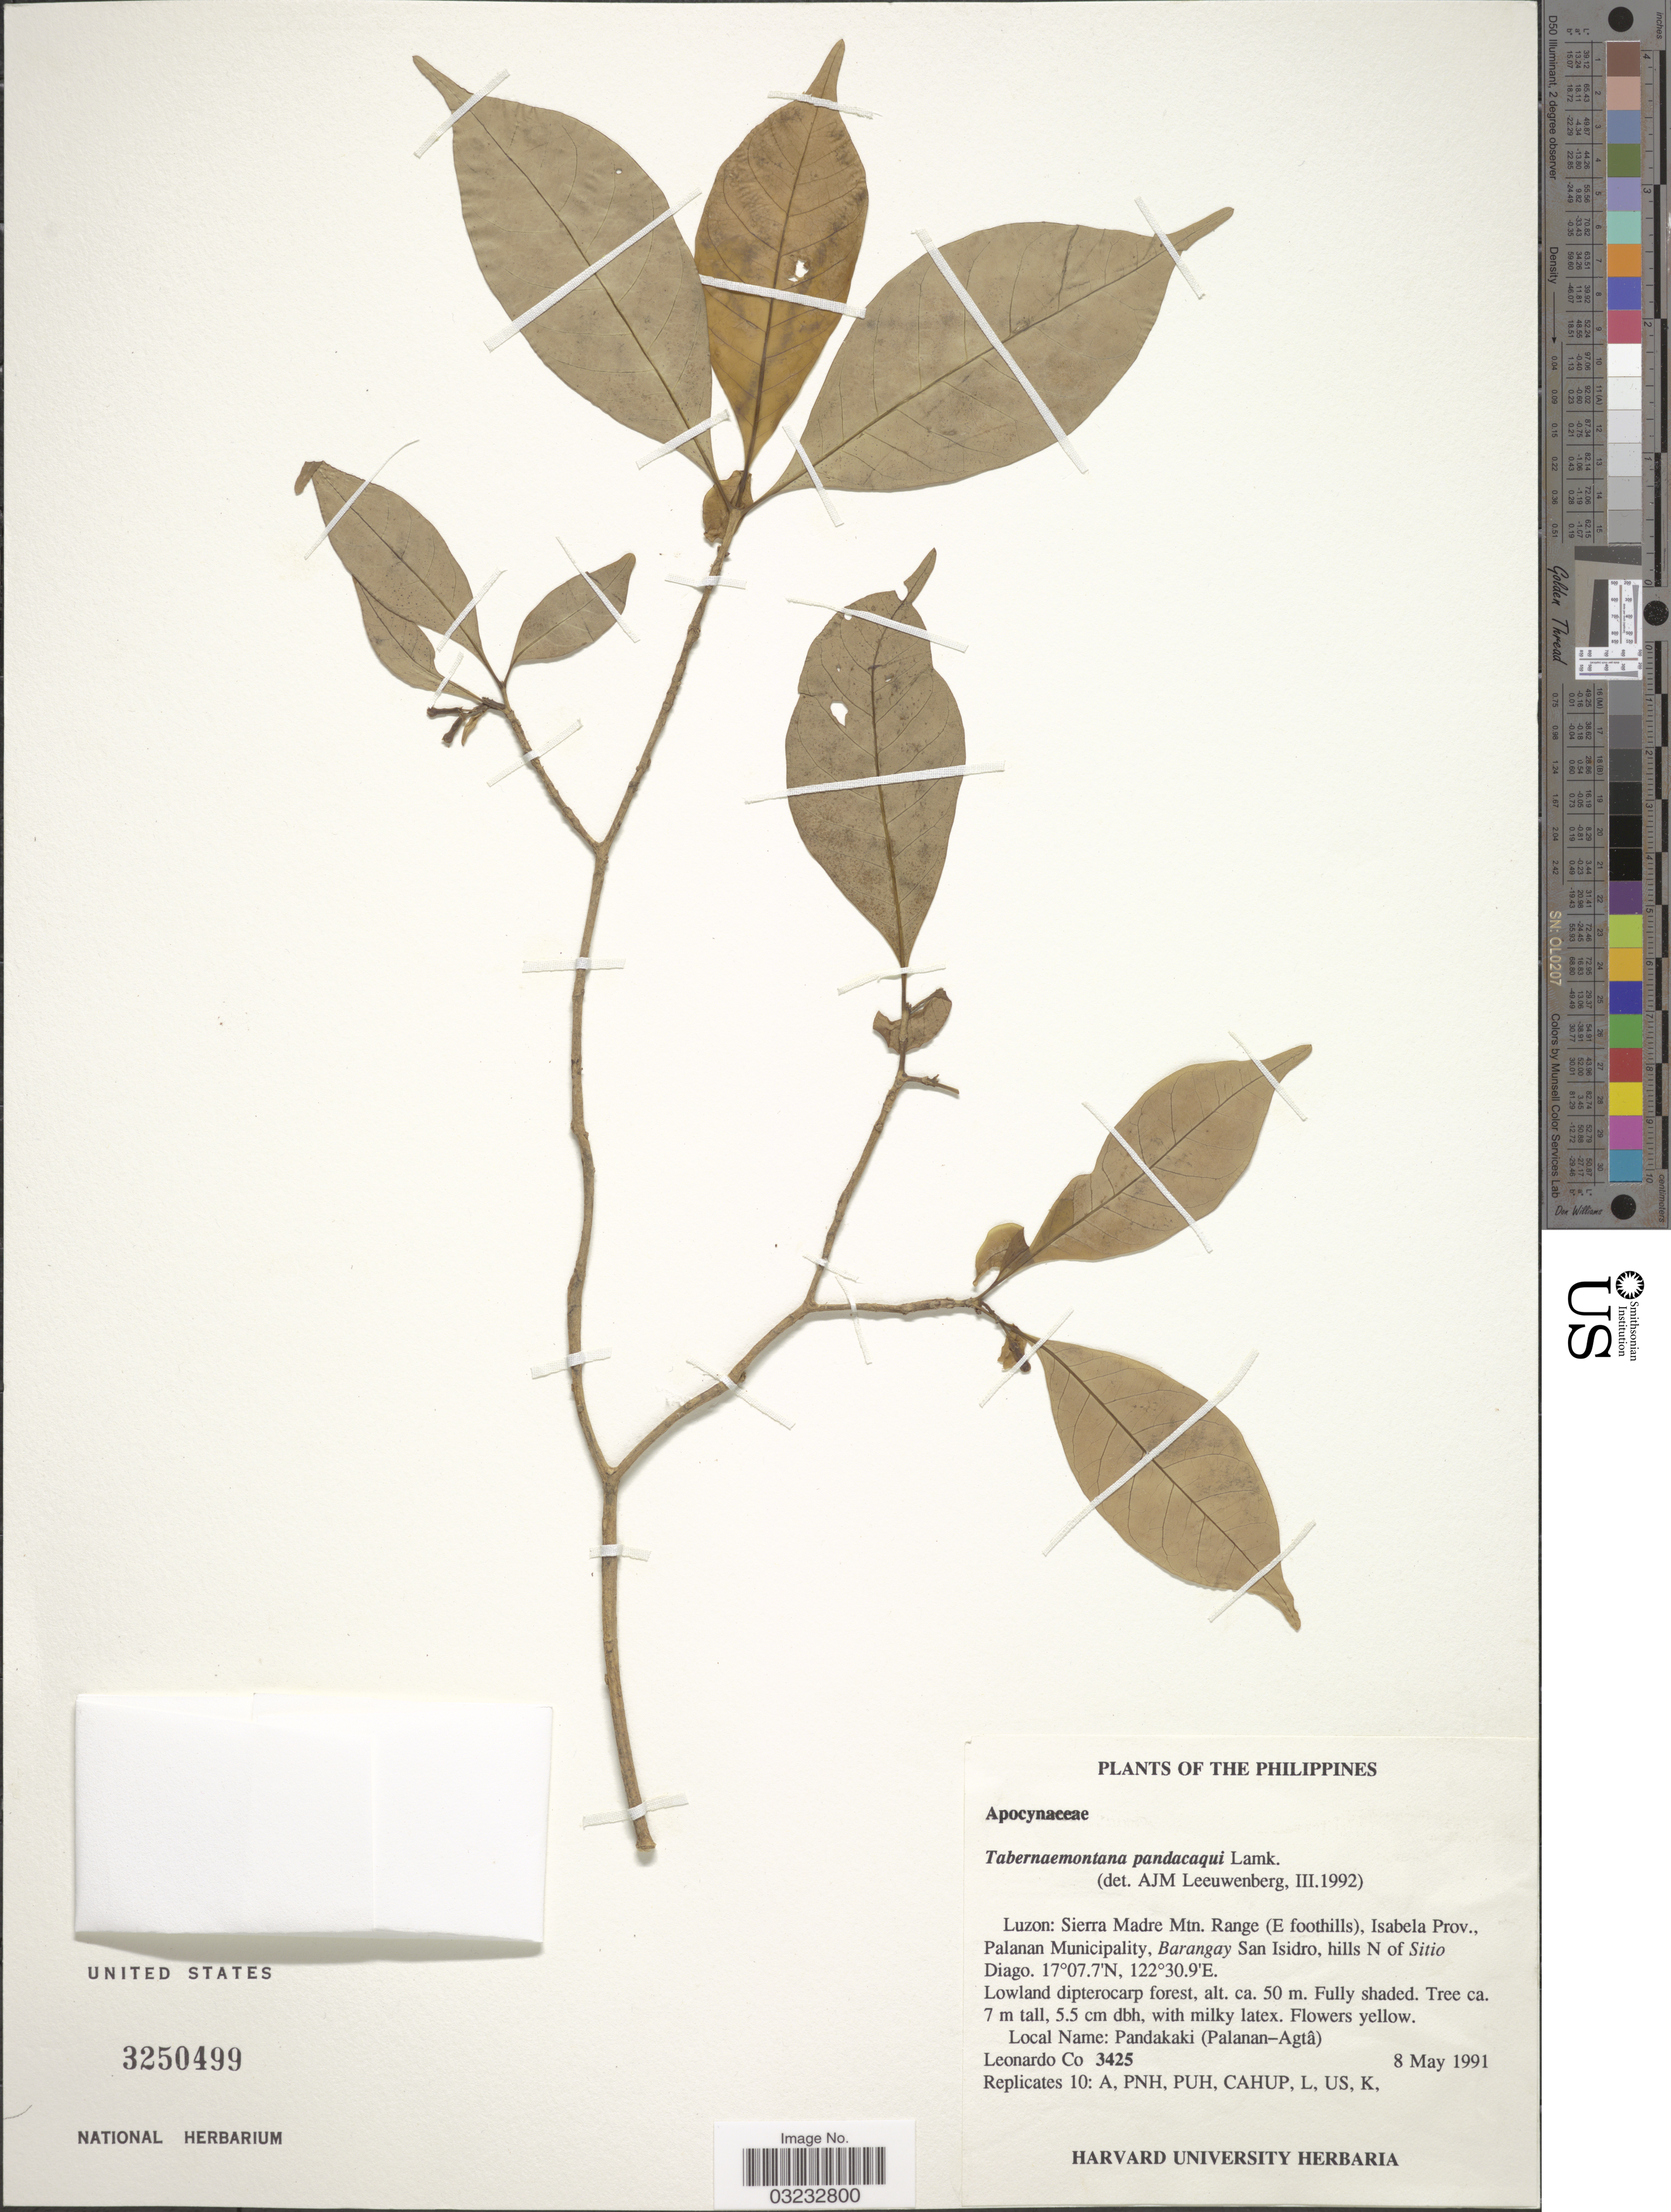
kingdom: Plantae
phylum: Tracheophyta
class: Magnoliopsida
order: Gentianales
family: Apocynaceae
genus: Tabernaemontana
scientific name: Tabernaemontana pandacaqui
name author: Poir.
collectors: L. Co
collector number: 3425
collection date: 1991-05-08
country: Philippines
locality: Luzon: Sierra Madre Mtn. Range (E foothills), Isabela Prov., Palanan Municipality, Barangay San Isidro, hills N of Sitio Diago.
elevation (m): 50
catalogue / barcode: US 3250499